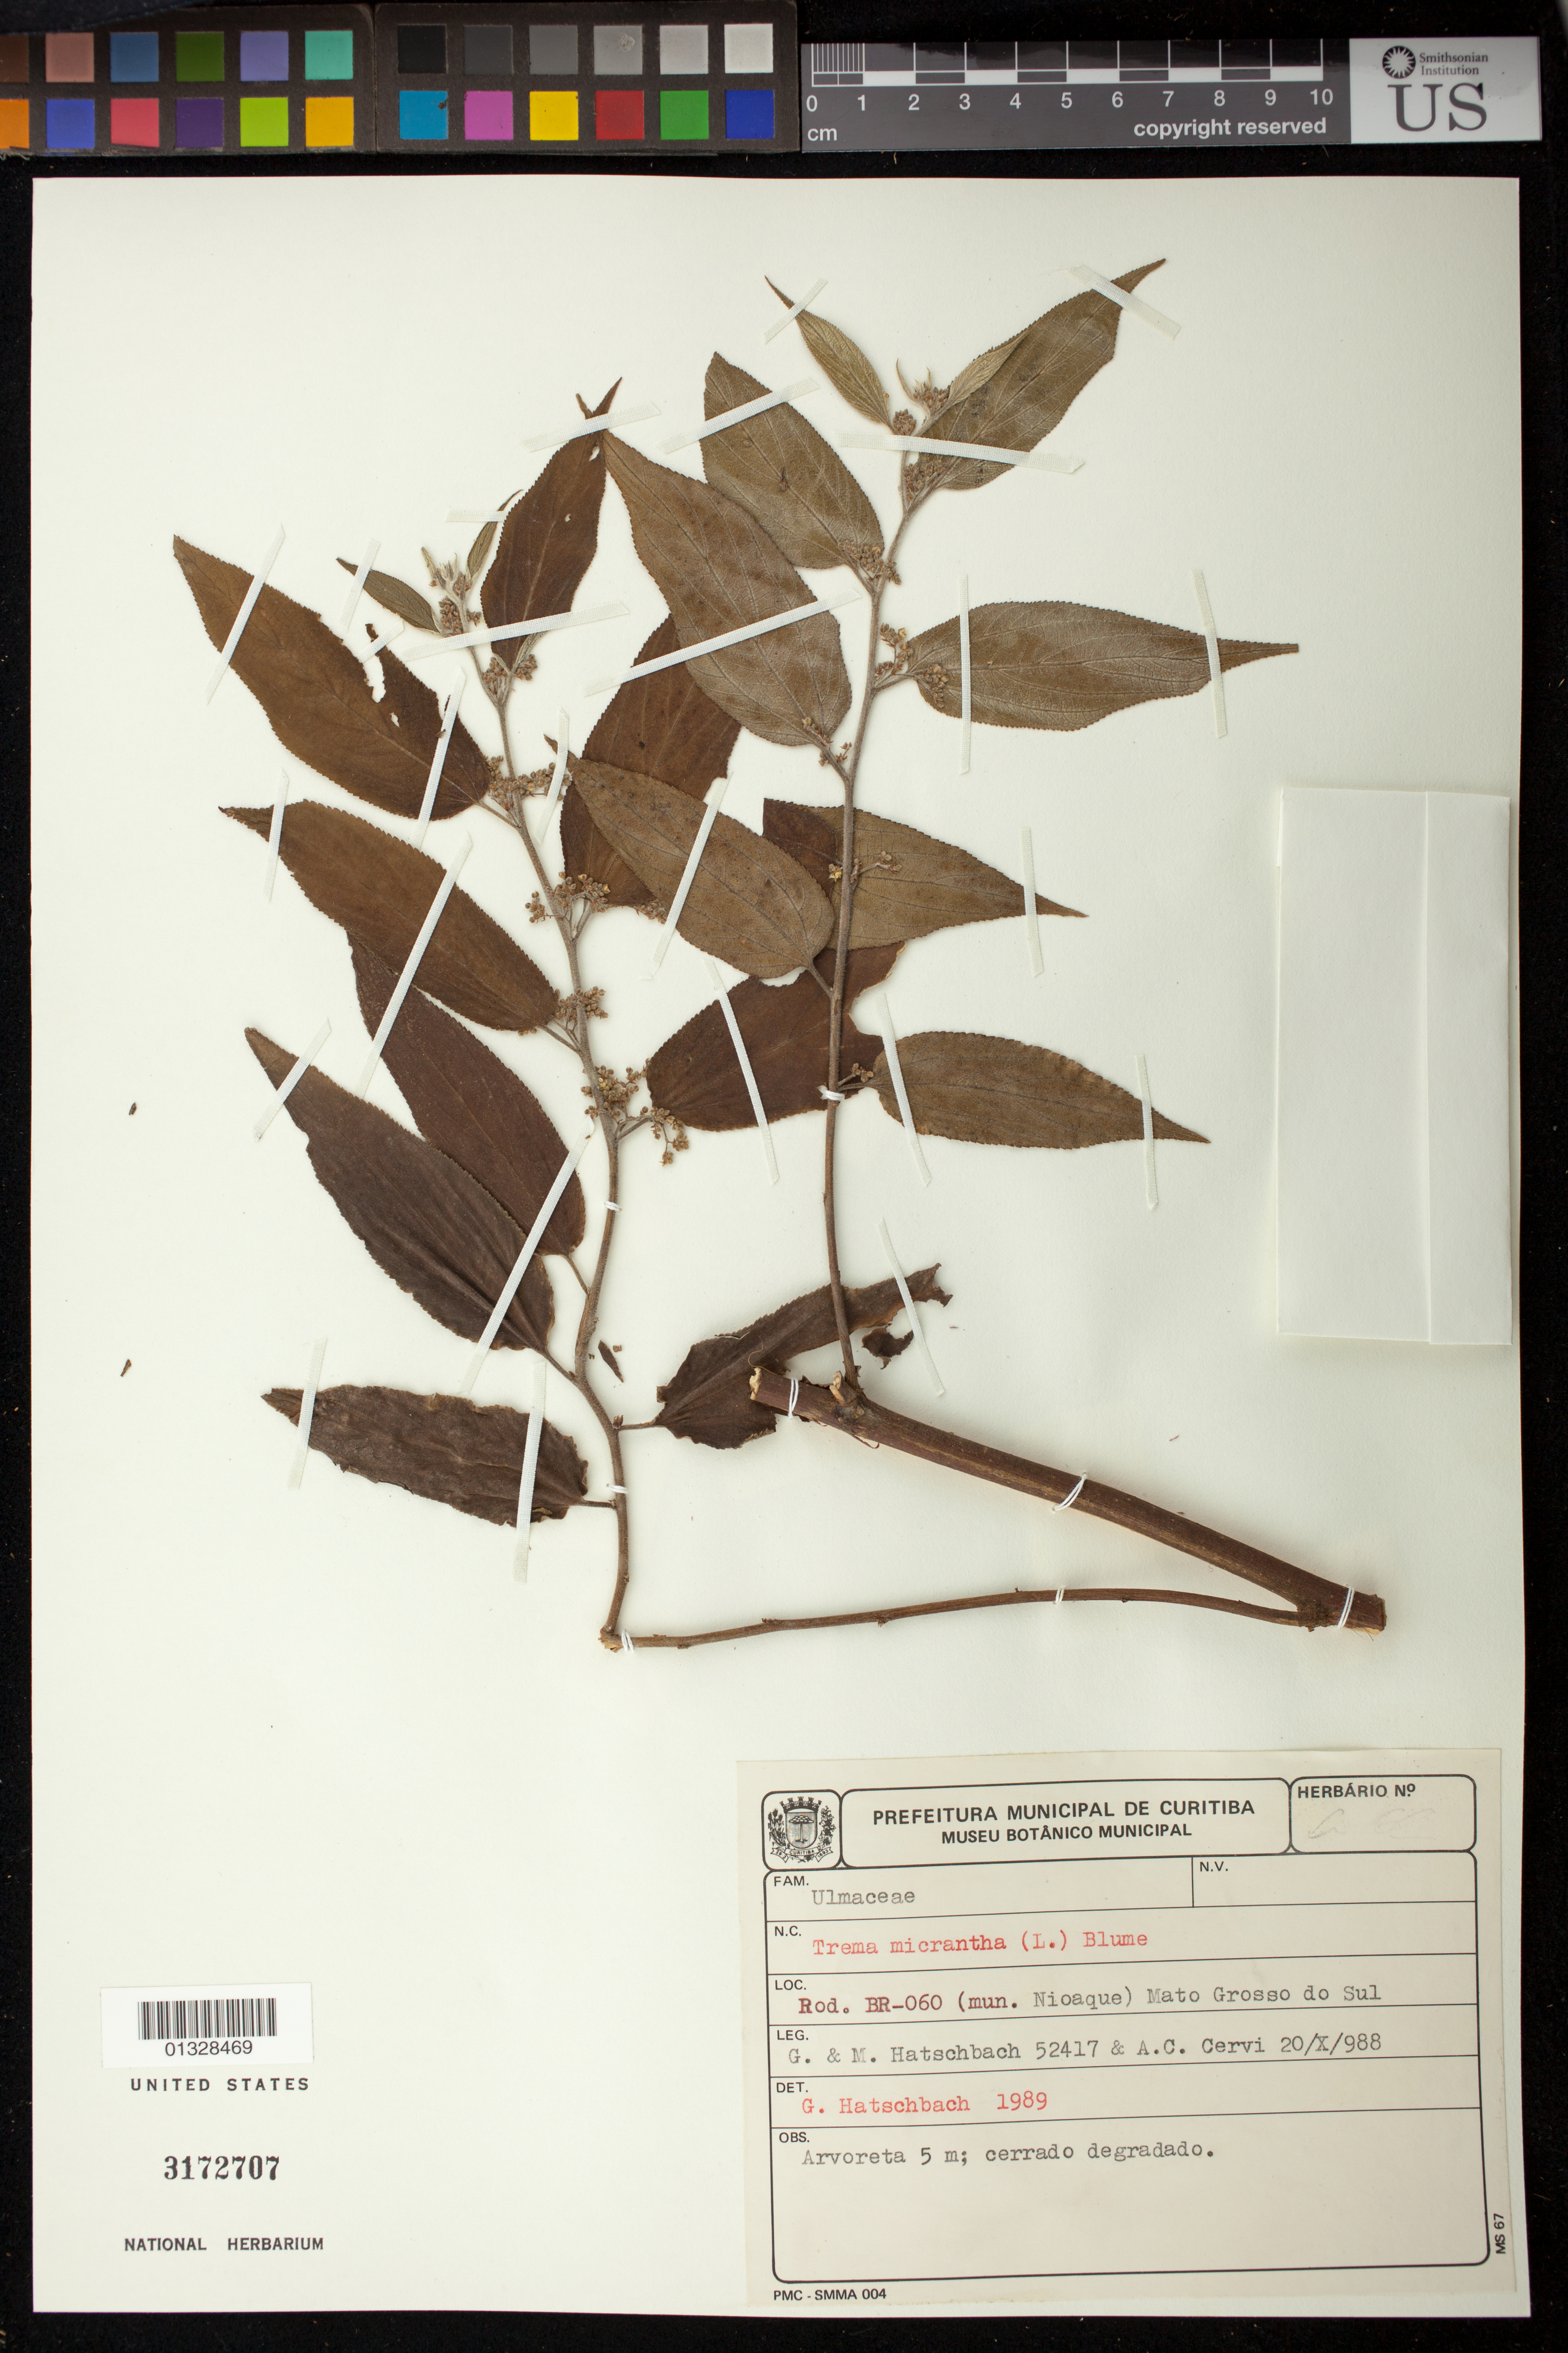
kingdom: Plantae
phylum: Tracheophyta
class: Magnoliopsida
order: Rosales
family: Cannabaceae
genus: Trema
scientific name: Trema micranthum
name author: (L.) Blume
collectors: G. Hatschbach & A. C. Cervi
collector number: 52417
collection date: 1988-10-20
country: Brazil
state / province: Mato Grosso do Sul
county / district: Nioaque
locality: Rod. BR-060.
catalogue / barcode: US 3172707